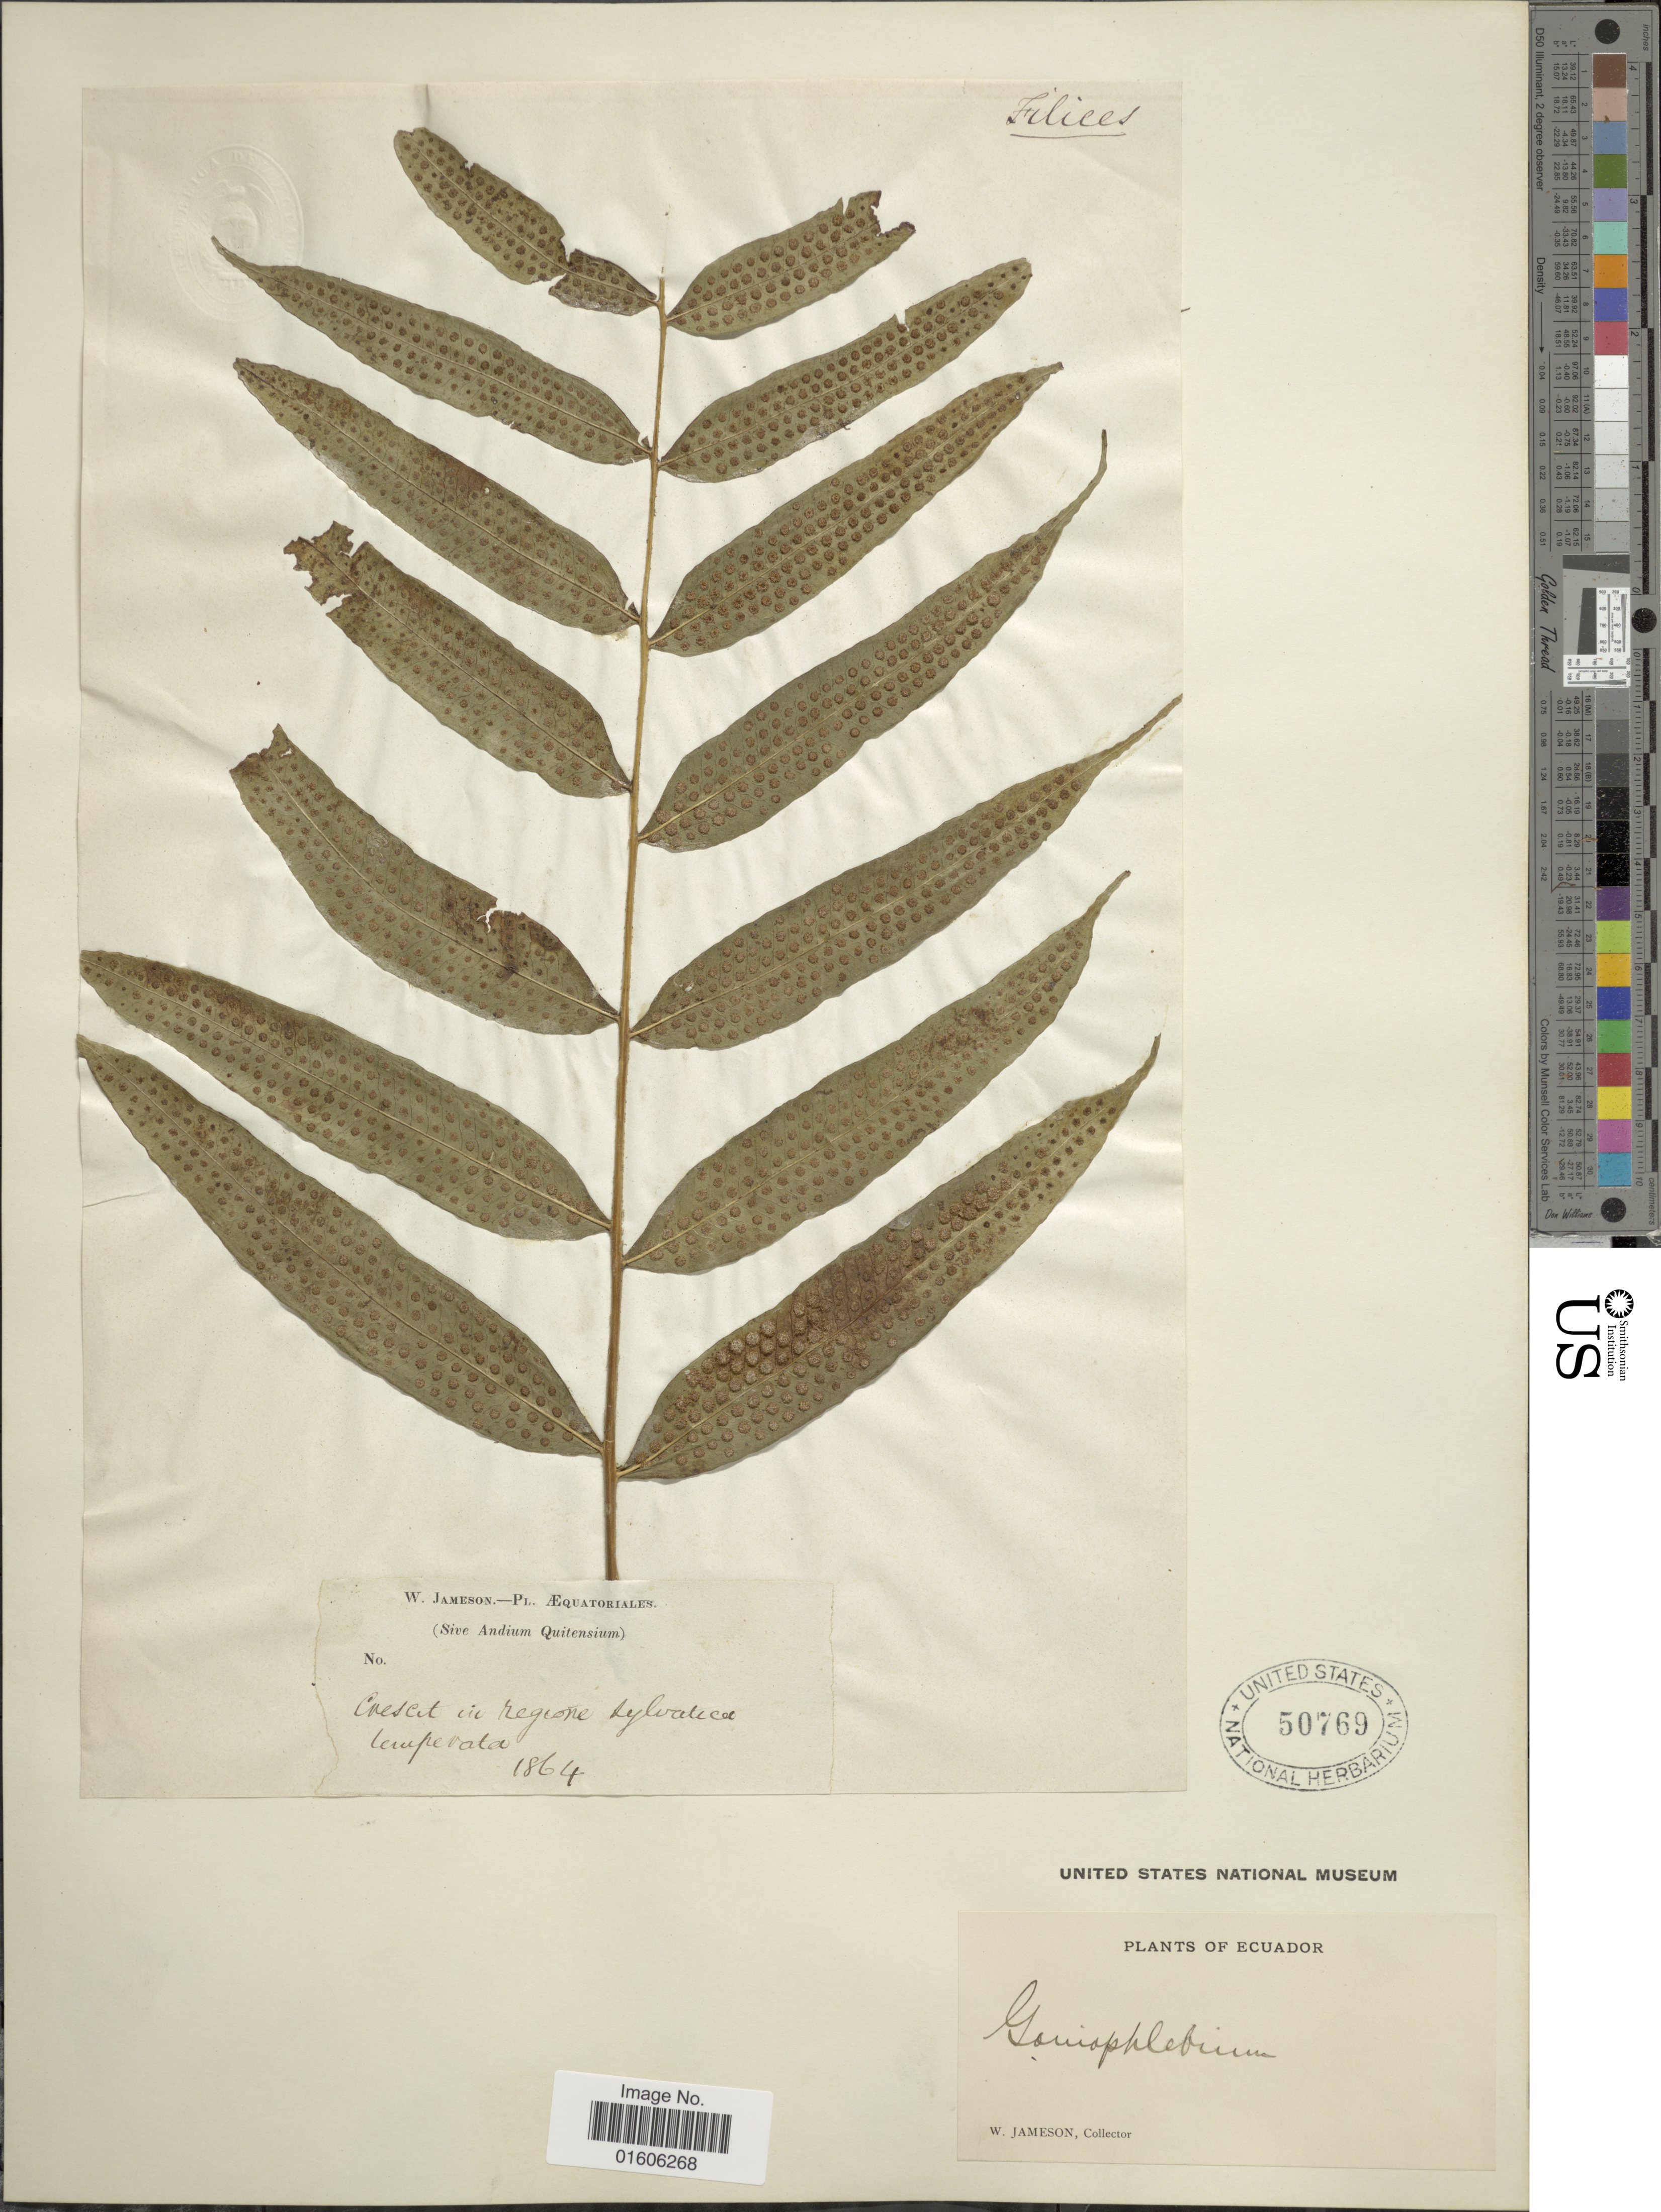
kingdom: Plantae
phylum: Tracheophyta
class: Polypodiopsida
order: Polypodiales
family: Polypodiaceae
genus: Serpocaulon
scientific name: Serpocaulon fraxinifolium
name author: (Jacq.) A.R. Sm.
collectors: W. Jameson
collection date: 1864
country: Ecuador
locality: Sive Andium Quitensium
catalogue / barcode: US 50769